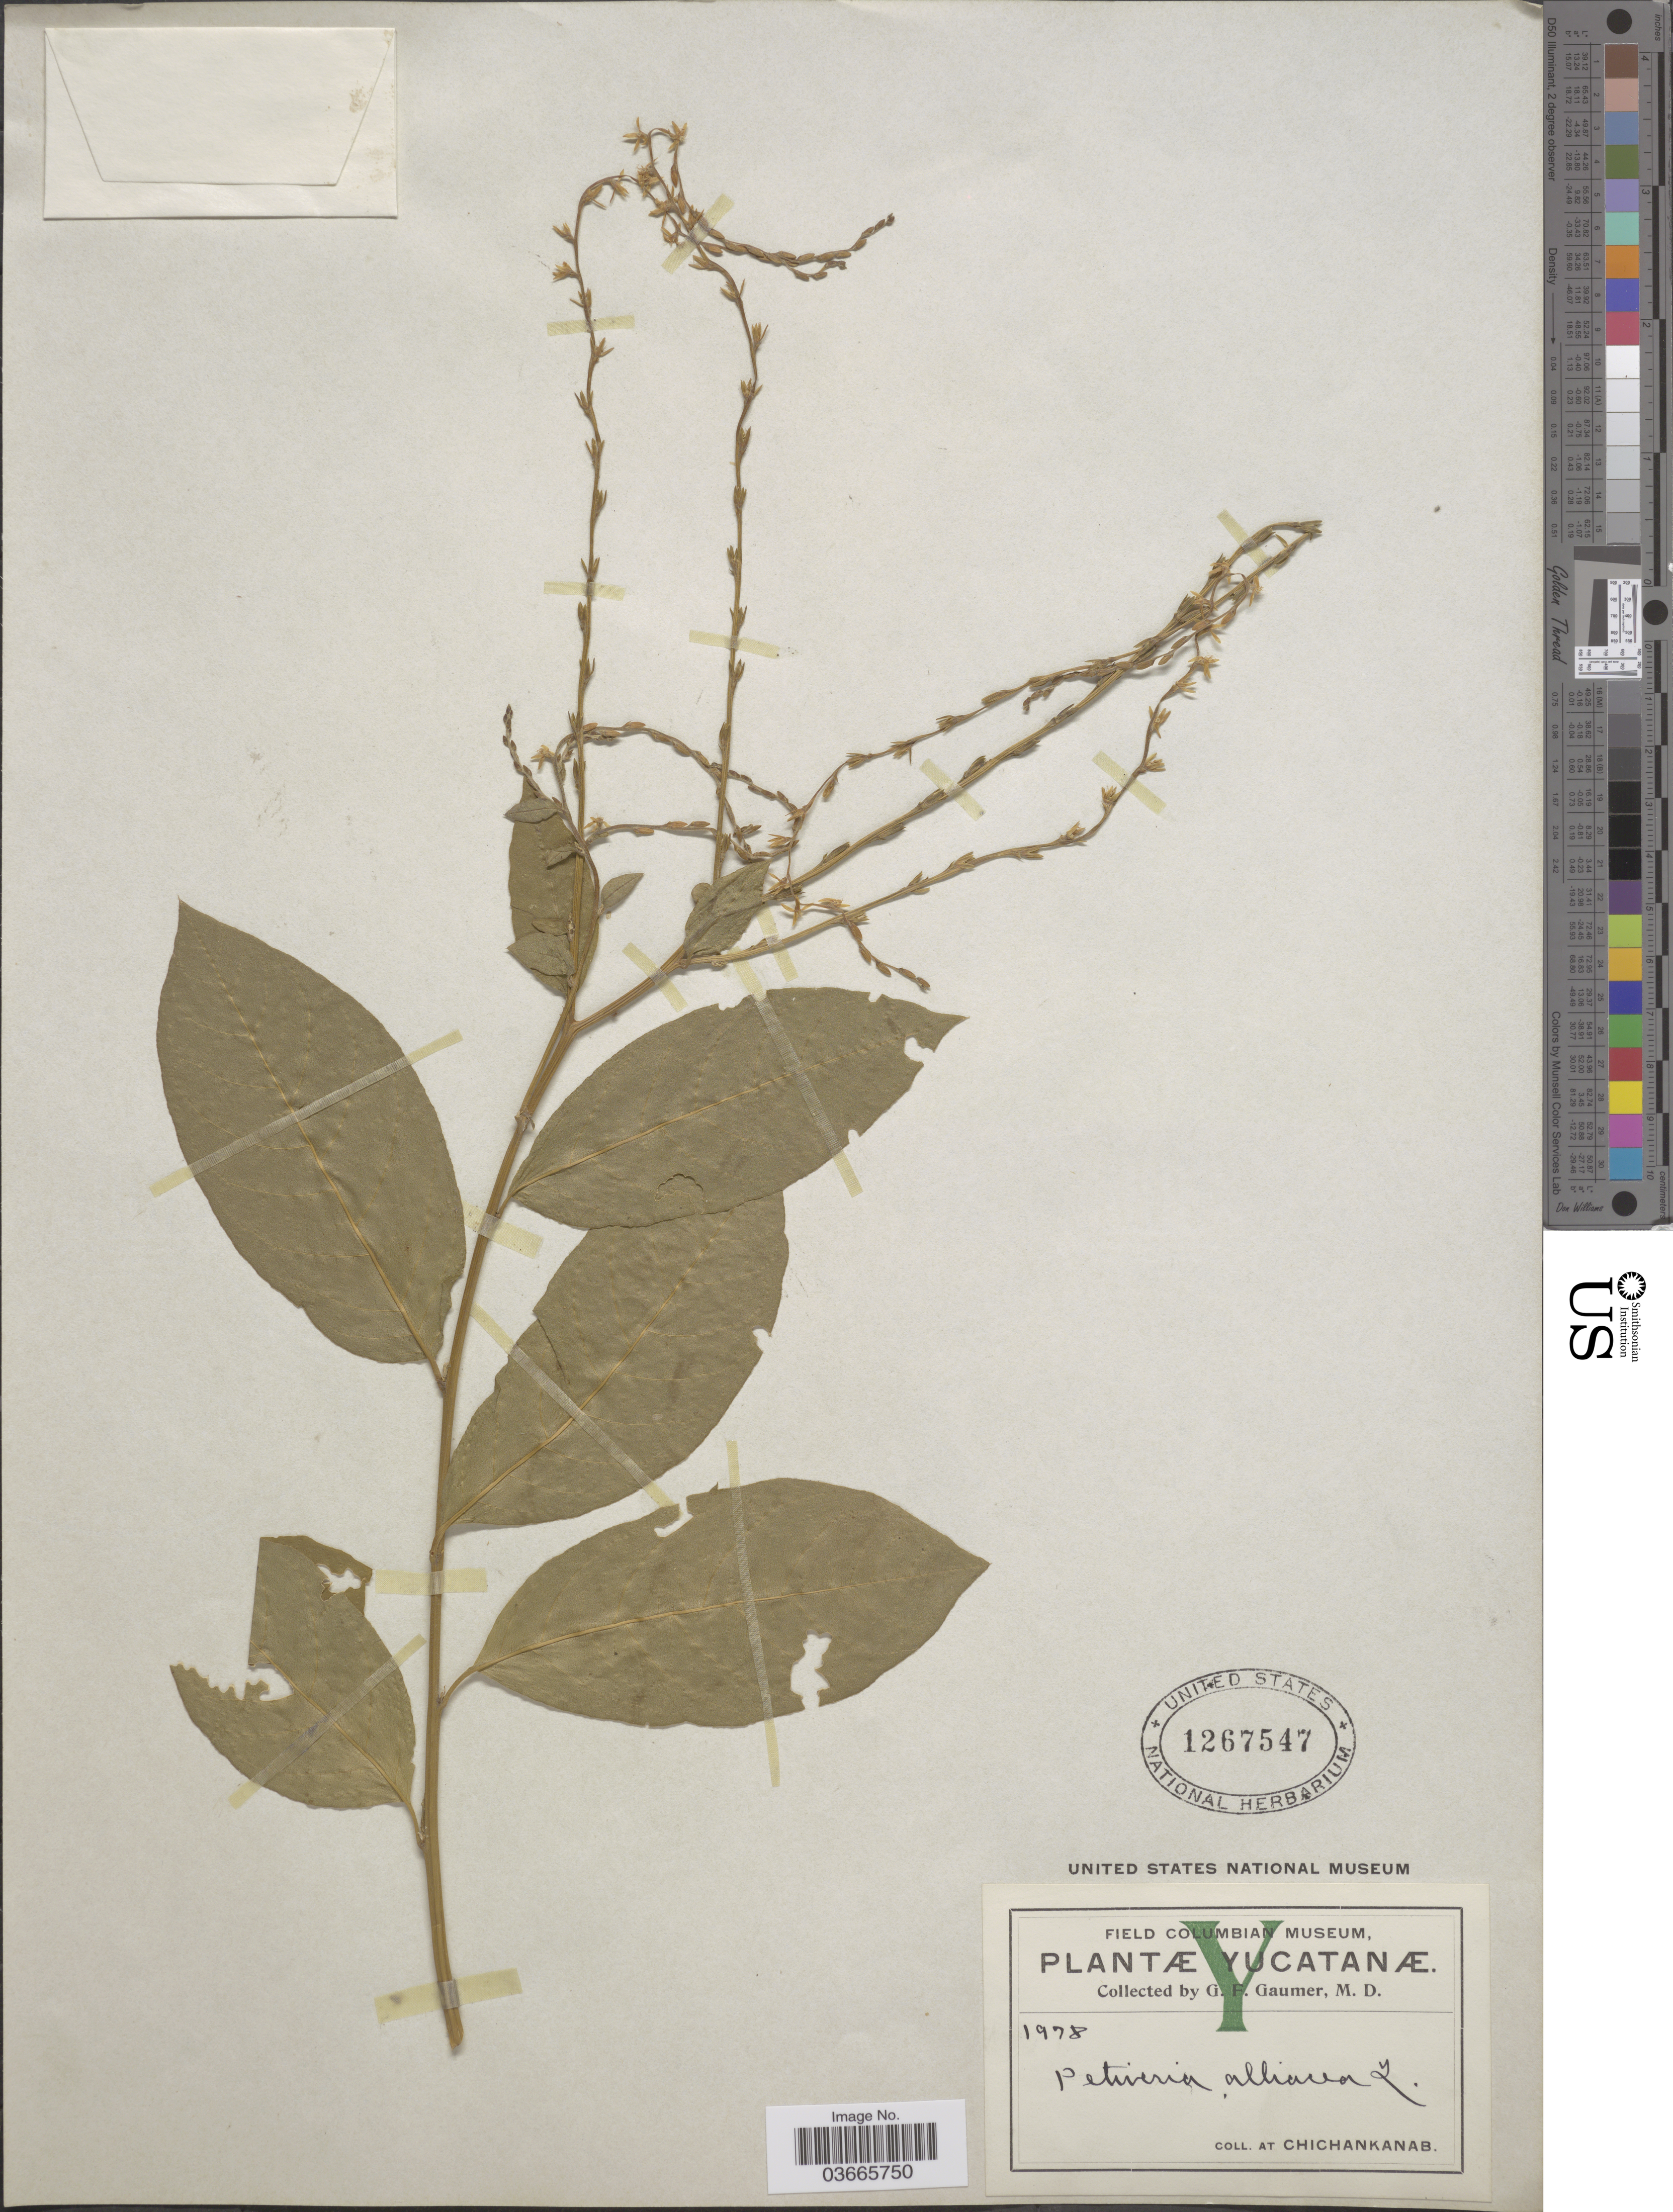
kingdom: Plantae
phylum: Tracheophyta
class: Magnoliopsida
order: Caryophyllales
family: Phytolaccaceae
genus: Petiveria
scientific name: Petiveria alliacea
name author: L.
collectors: G. F. Gaumer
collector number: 1978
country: Mexico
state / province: Yucatán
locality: At Chichankanab.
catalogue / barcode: US 1267547